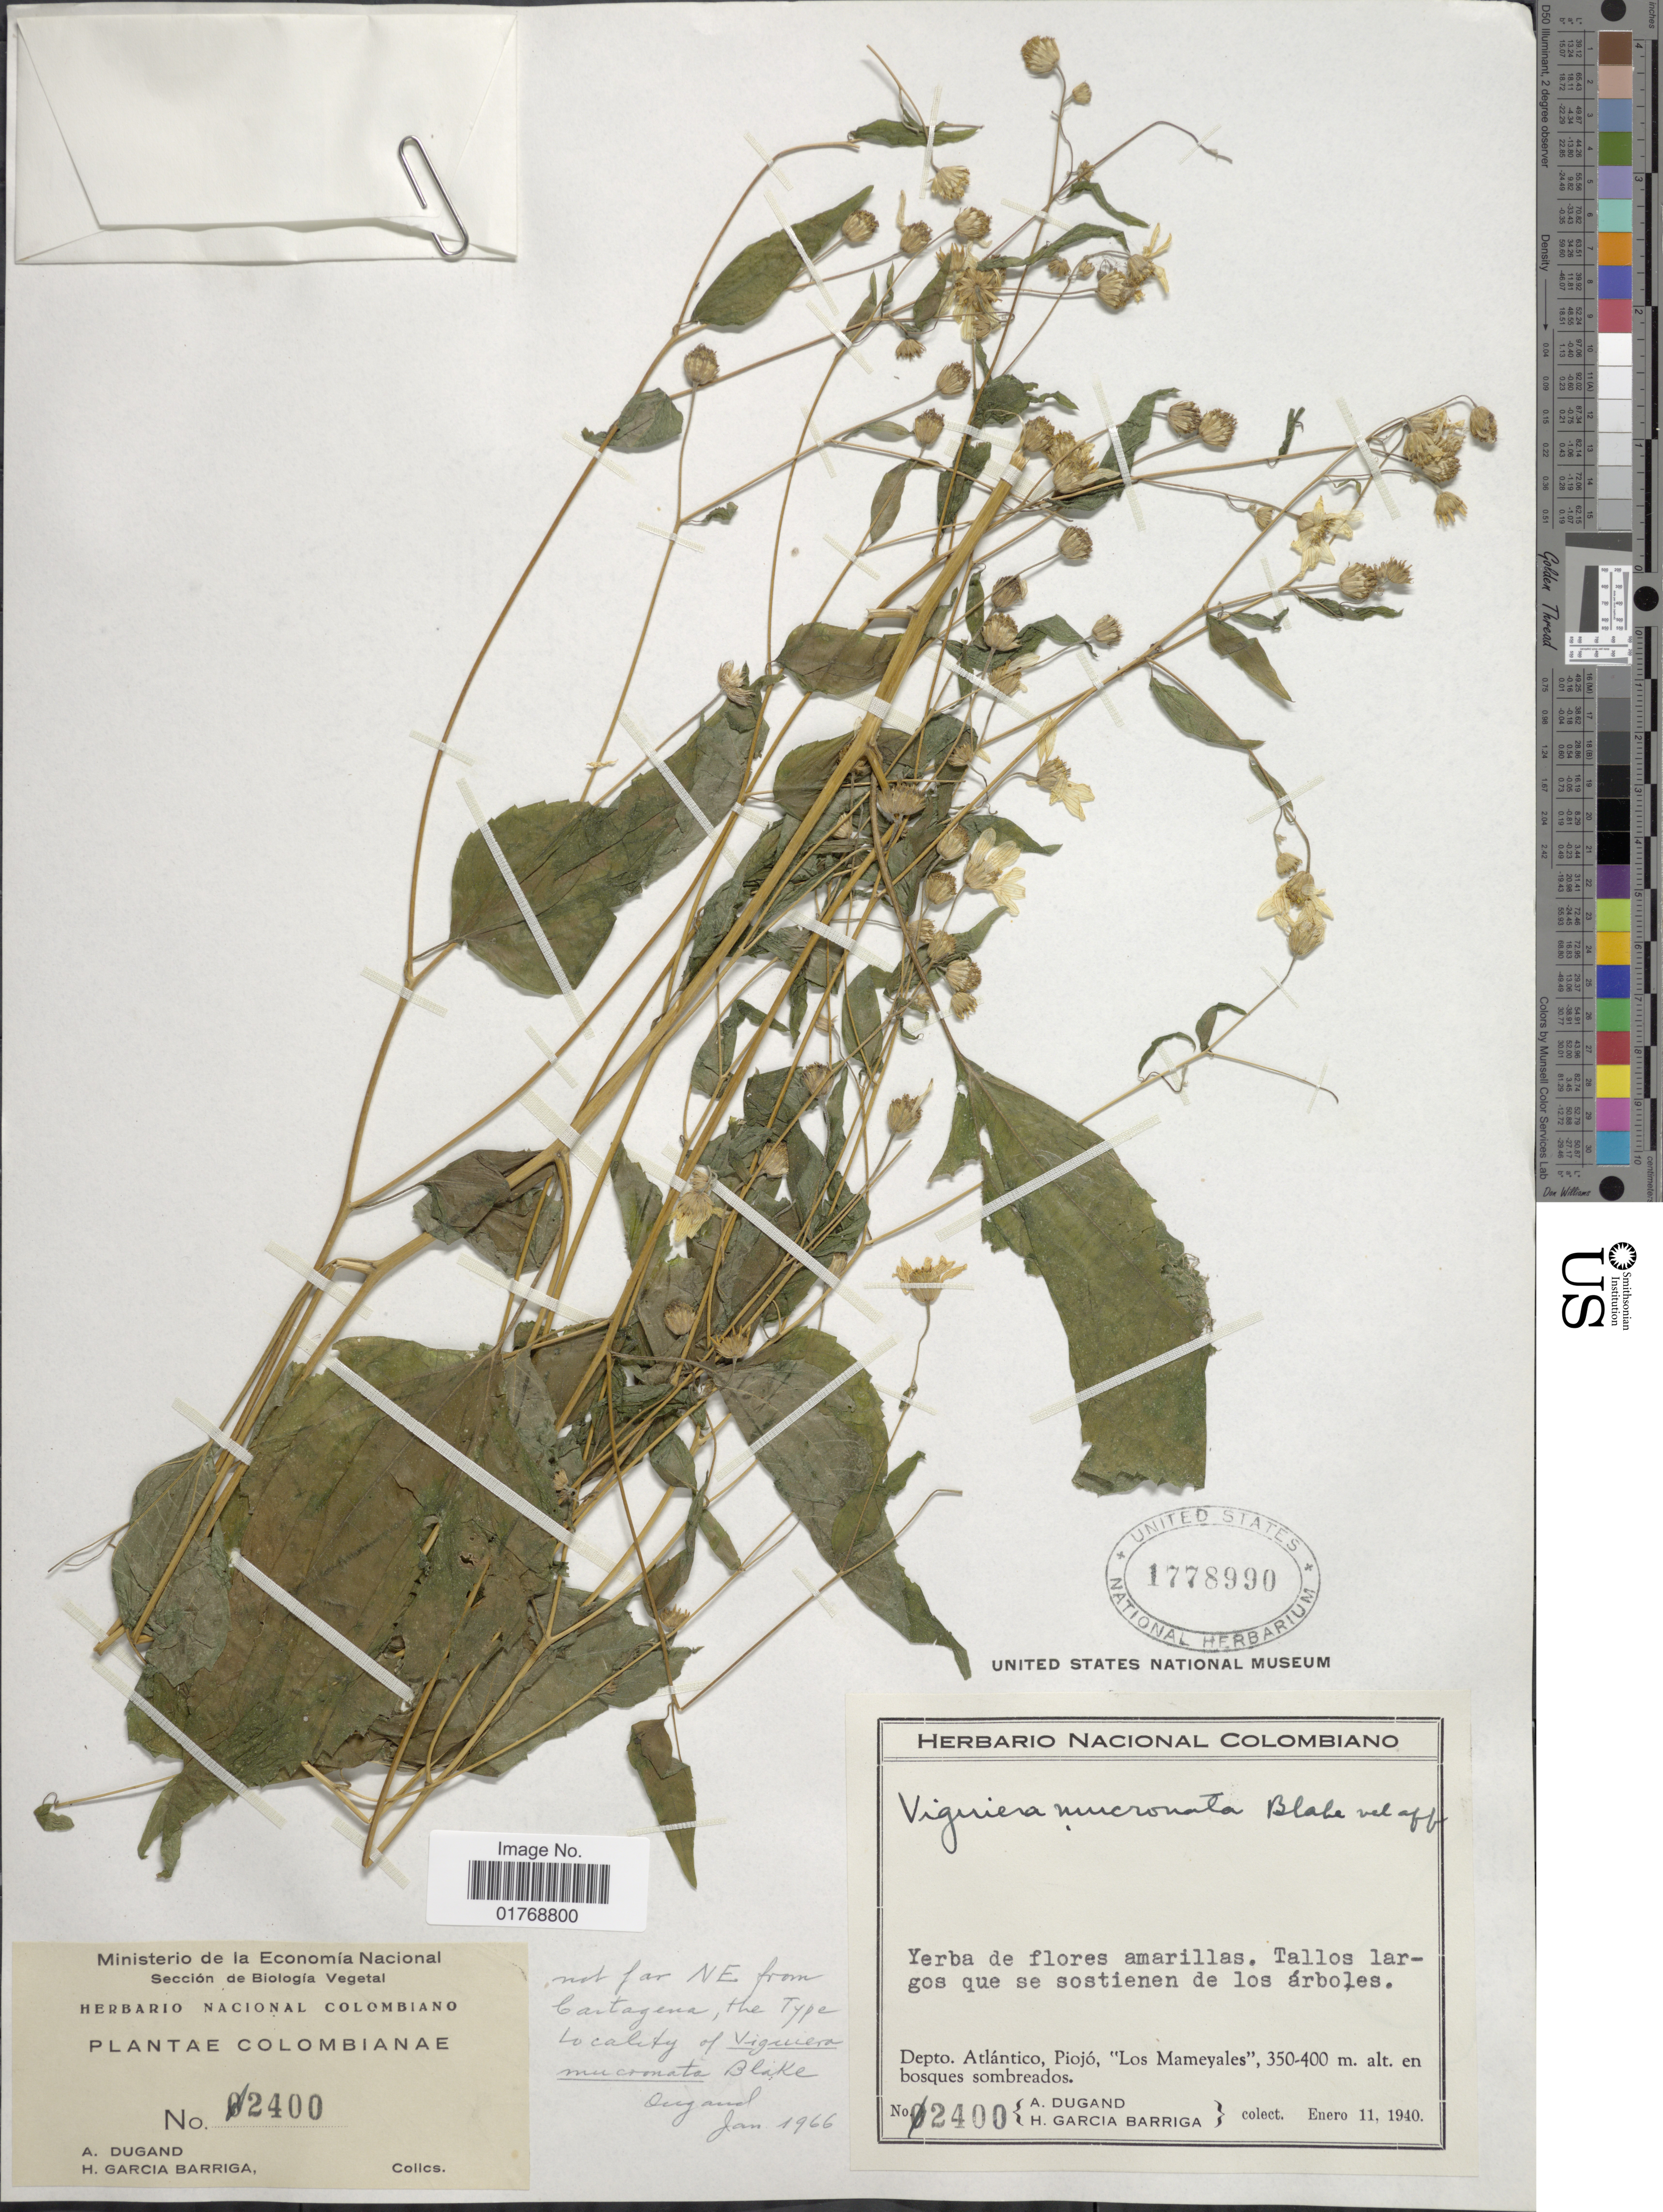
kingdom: Plantae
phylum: Tracheophyta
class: Magnoliopsida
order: Asterales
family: Asteraceae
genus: Viguiera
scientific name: Viguiera mucronata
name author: Blake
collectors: A. Dugand & H. García Barriga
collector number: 2400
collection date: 1940-01-11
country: Colombia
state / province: Atlántico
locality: Depto. Atlántico, Piojó, "Los Mameyales"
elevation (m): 350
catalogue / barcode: US 1778990